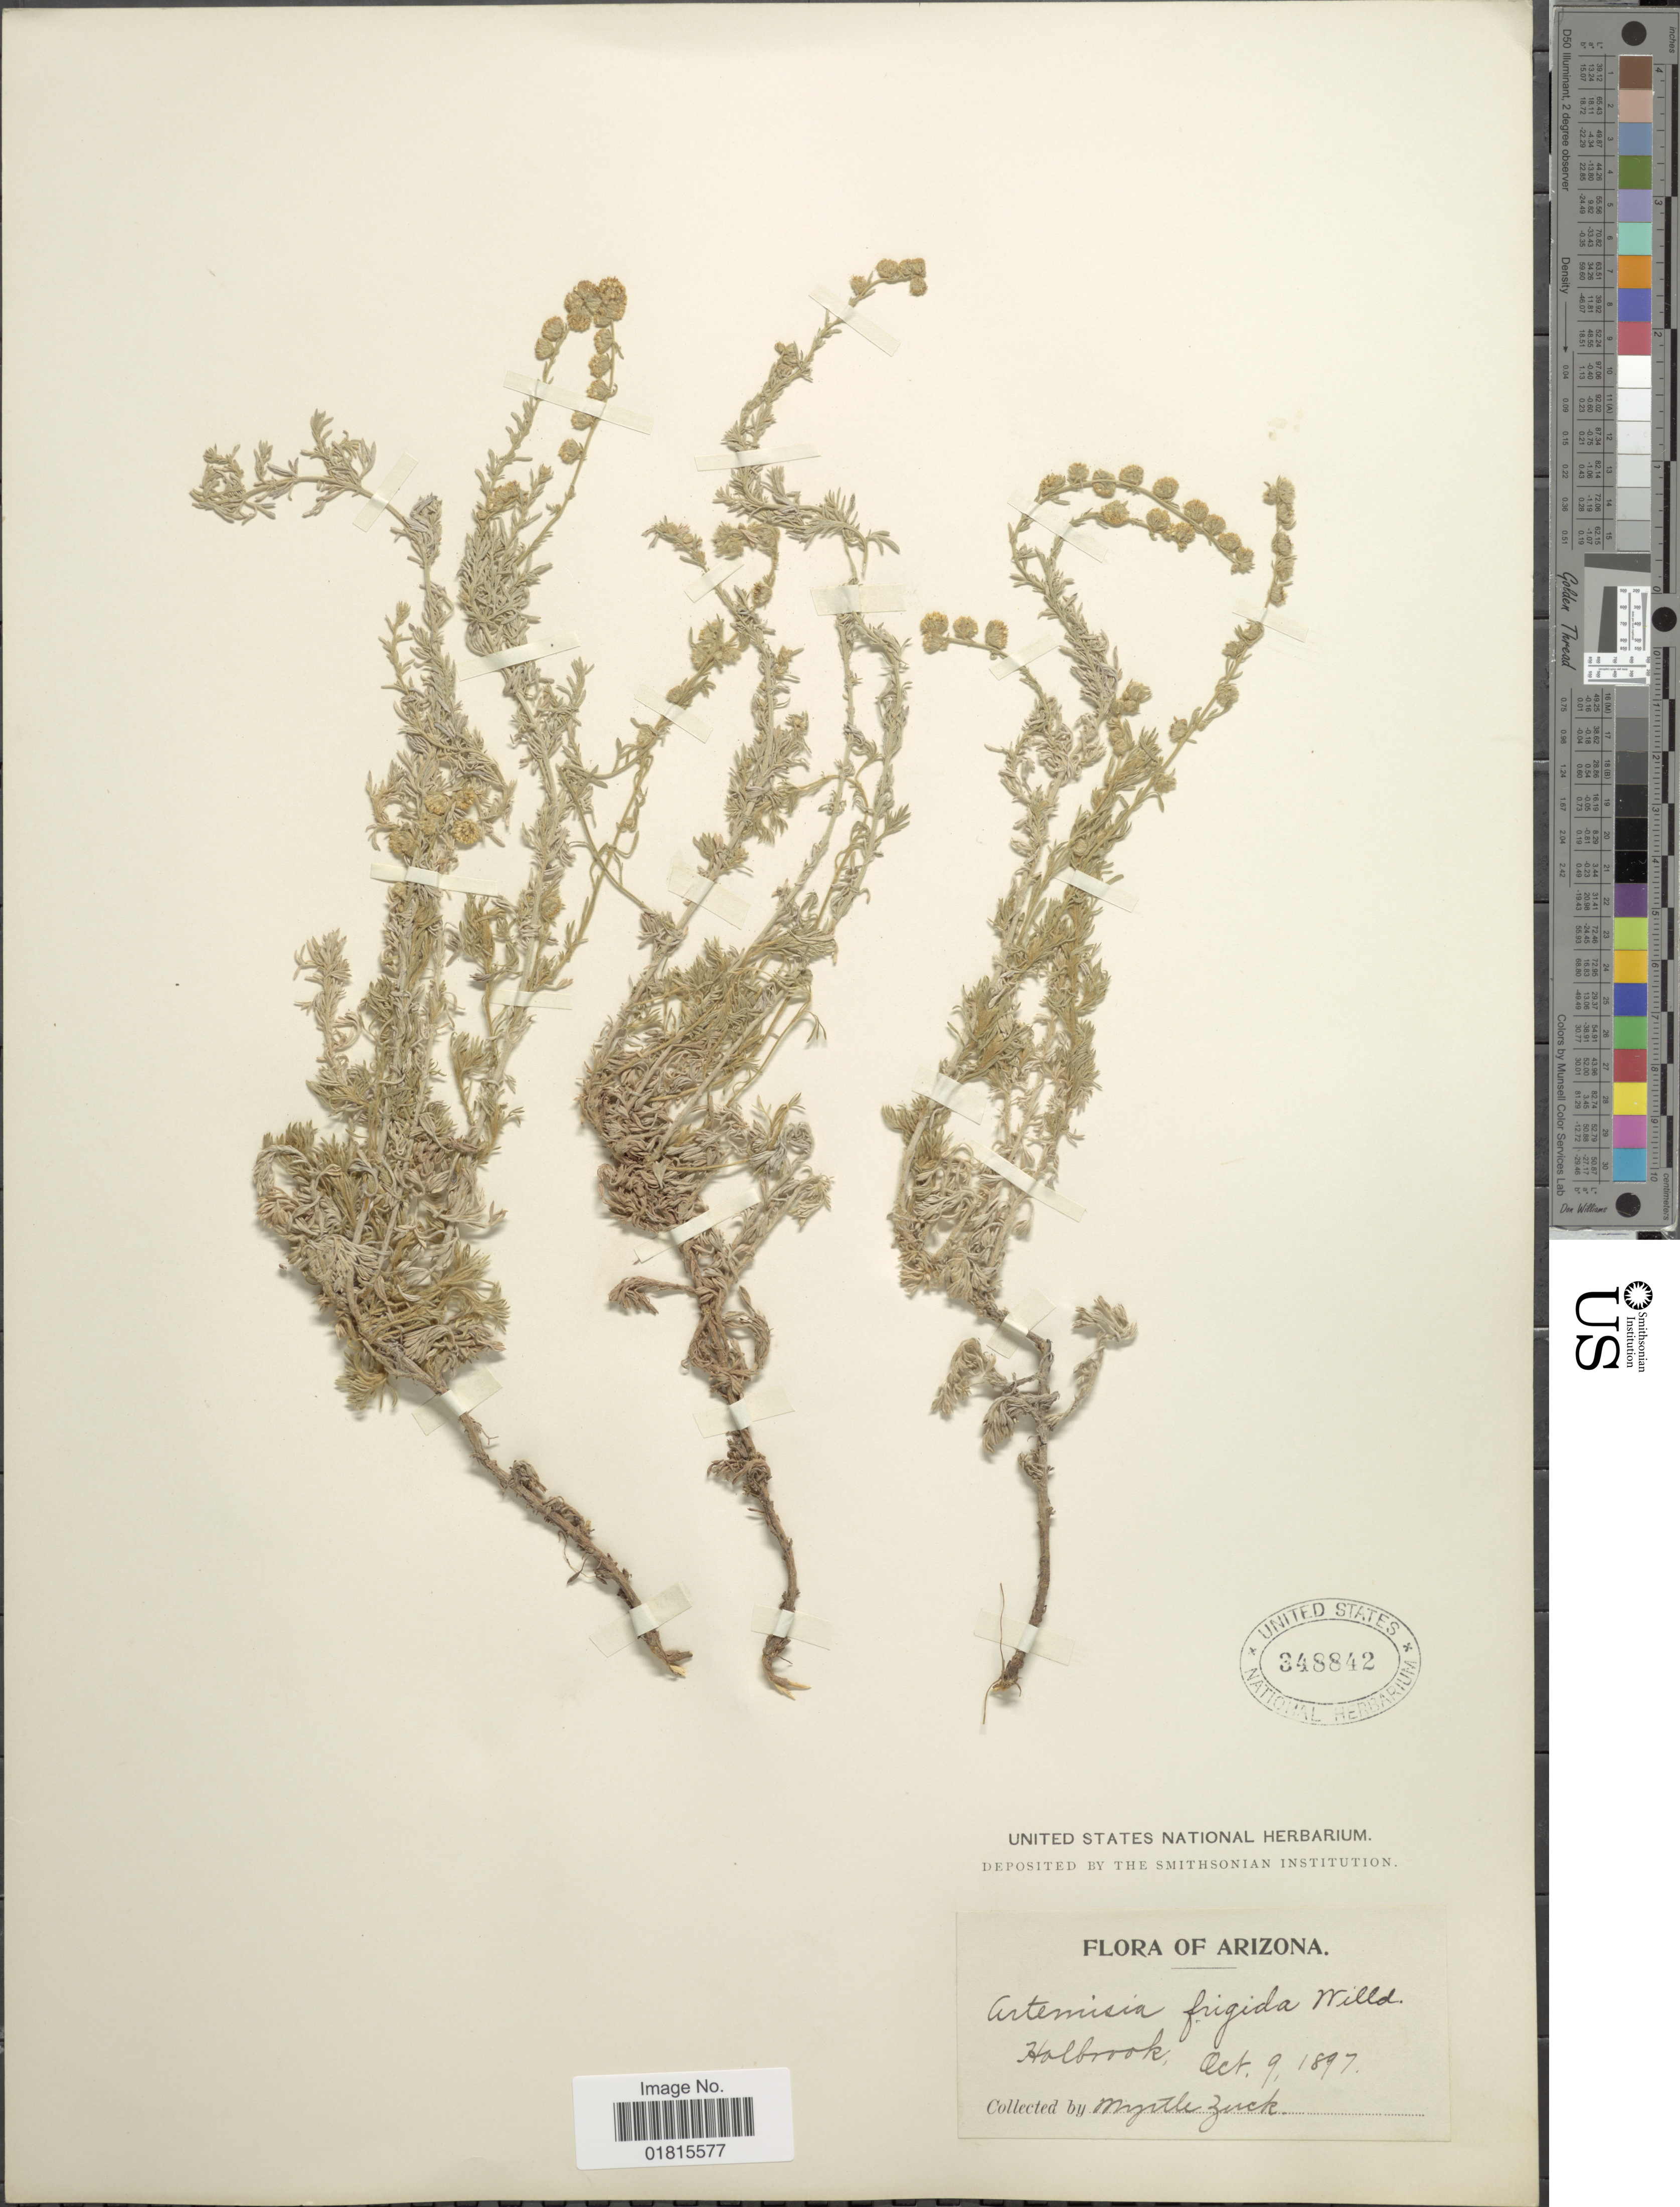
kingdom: Plantae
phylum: Tracheophyta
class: Magnoliopsida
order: Asterales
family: Asteraceae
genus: Artemisia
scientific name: Artemisia frigida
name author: Willd.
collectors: M. Zuck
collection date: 1897-10-09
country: United States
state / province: Arizona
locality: Holbrook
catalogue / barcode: US 348842